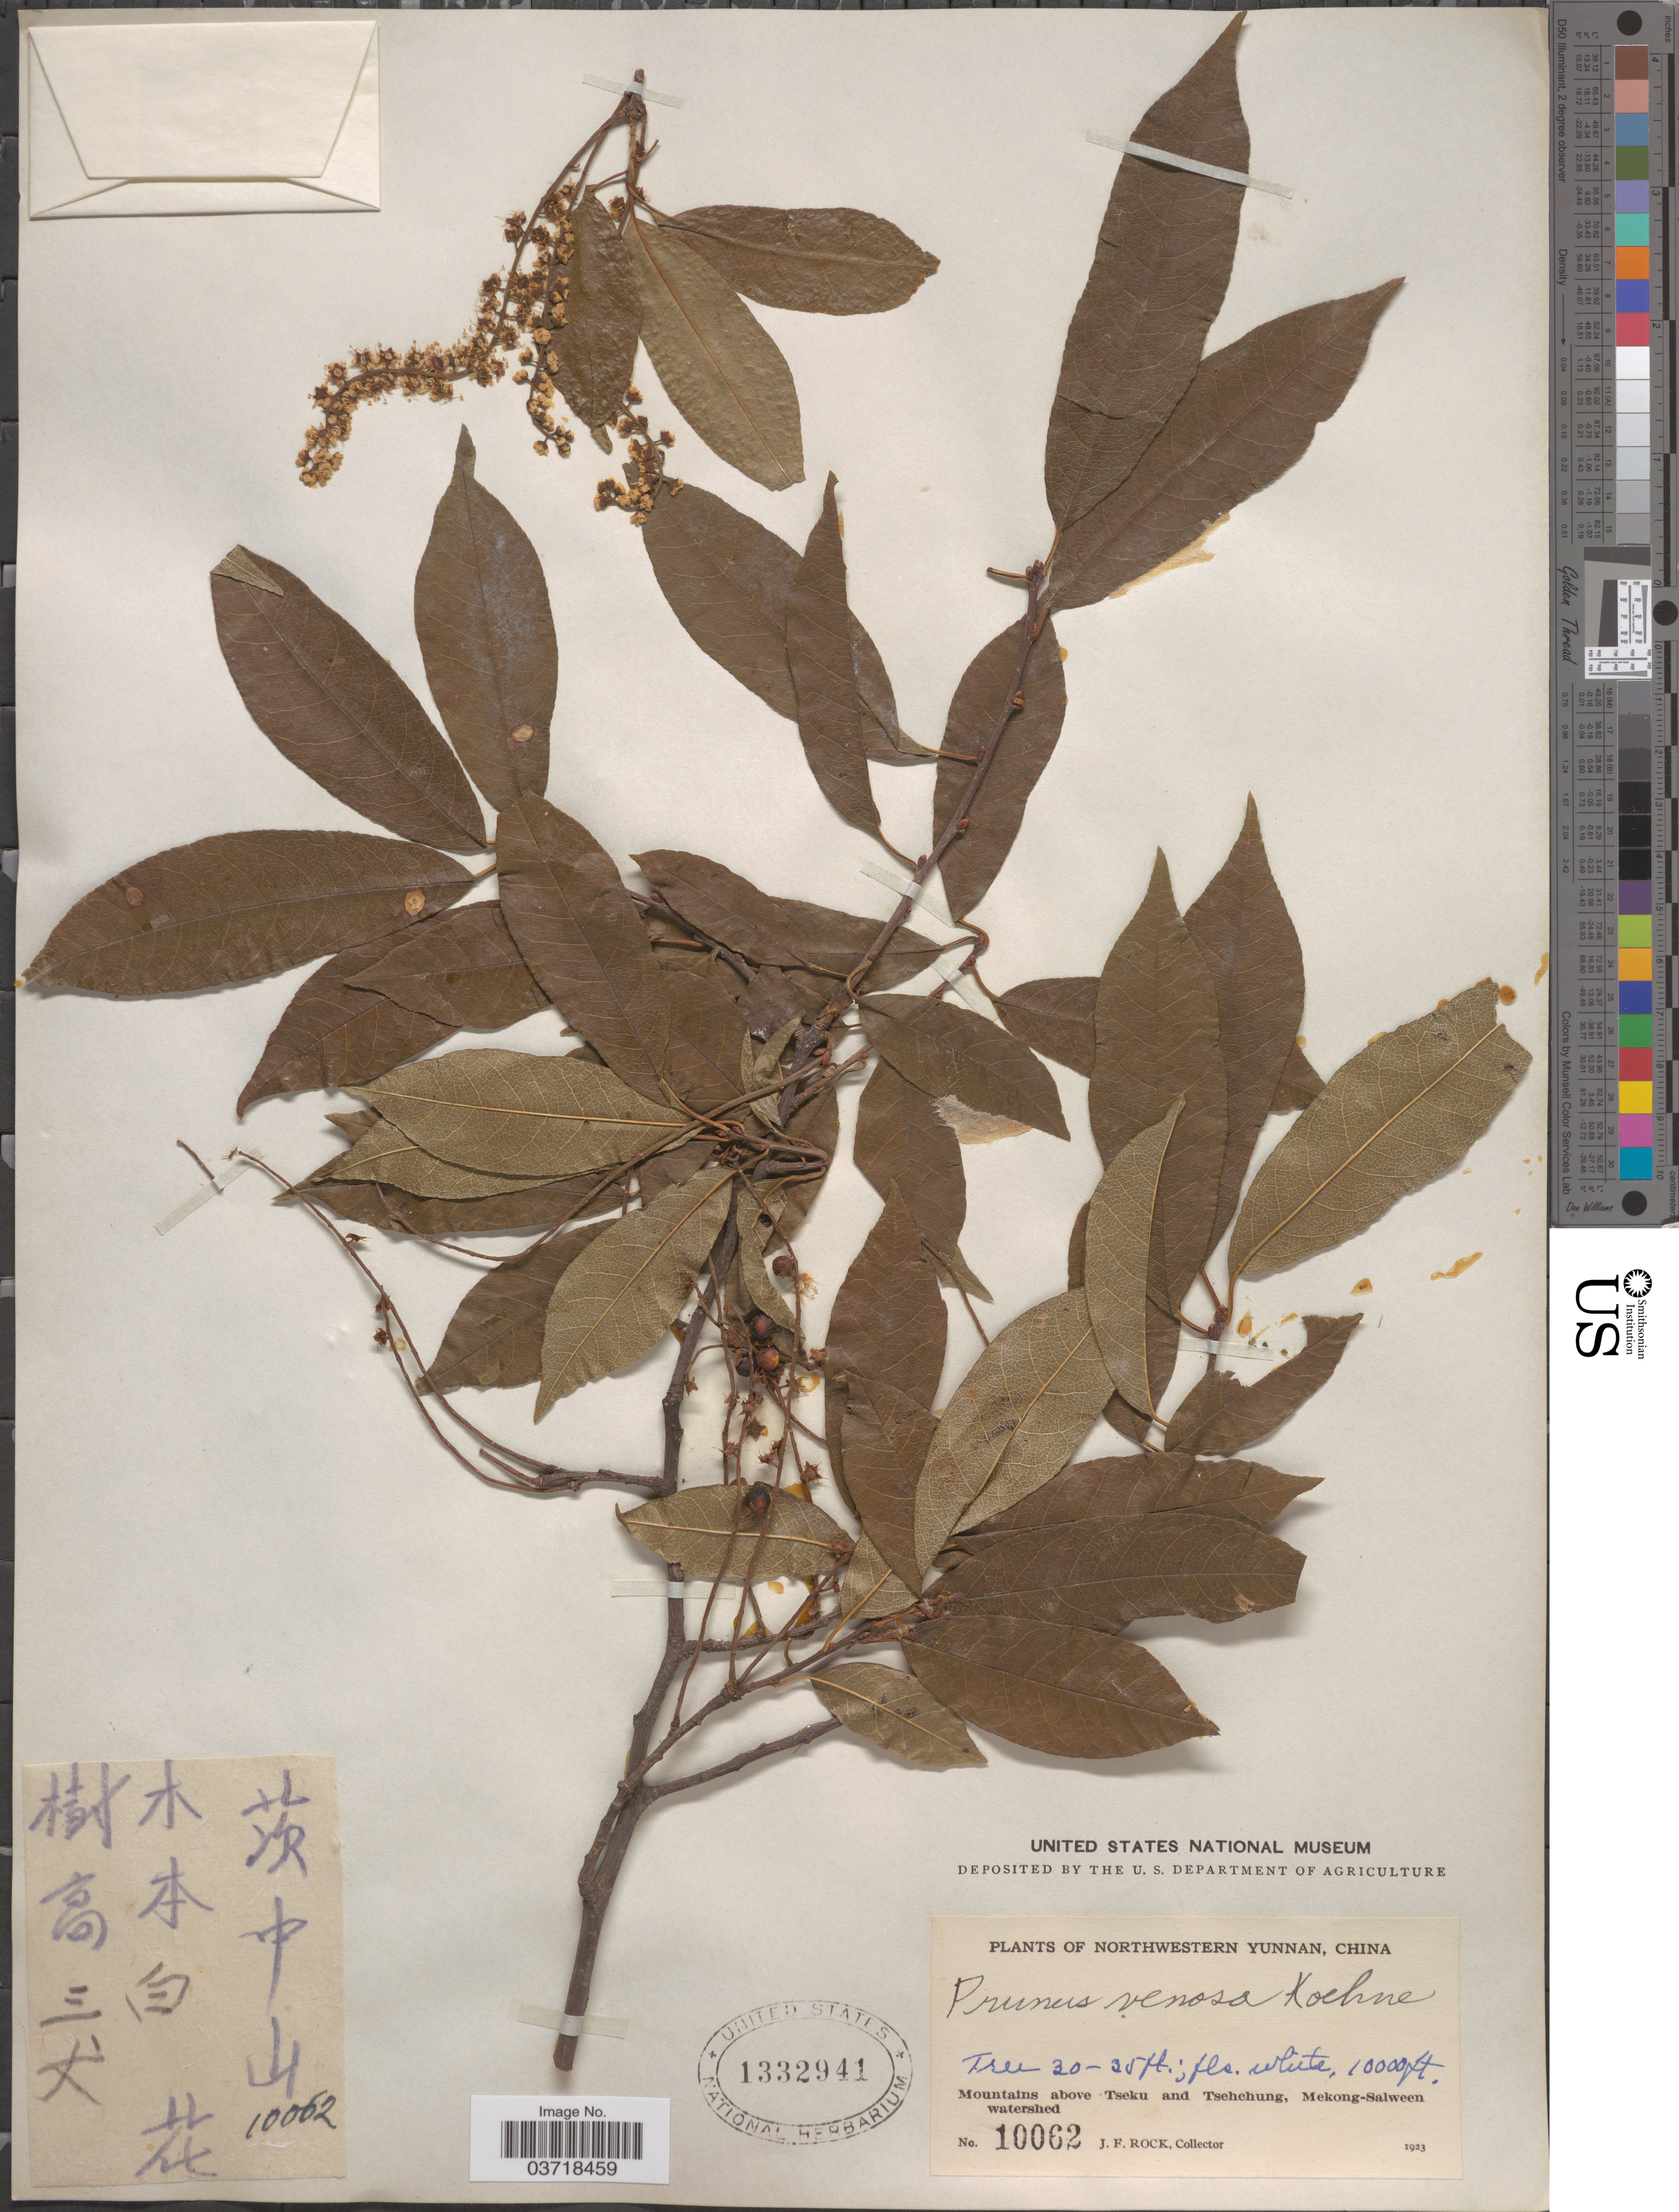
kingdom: Plantae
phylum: Tracheophyta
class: Magnoliopsida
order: Rosales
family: Rosaceae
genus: Prunus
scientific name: Prunus venosa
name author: Koehne in Sarg.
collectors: J. Rock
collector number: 10062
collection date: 1923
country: China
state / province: Yunnan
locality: Northwestern Yunnan. Mountains above Tseku and Tsehchung, Mekong-Salween watershed.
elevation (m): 3048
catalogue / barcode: US 1332941